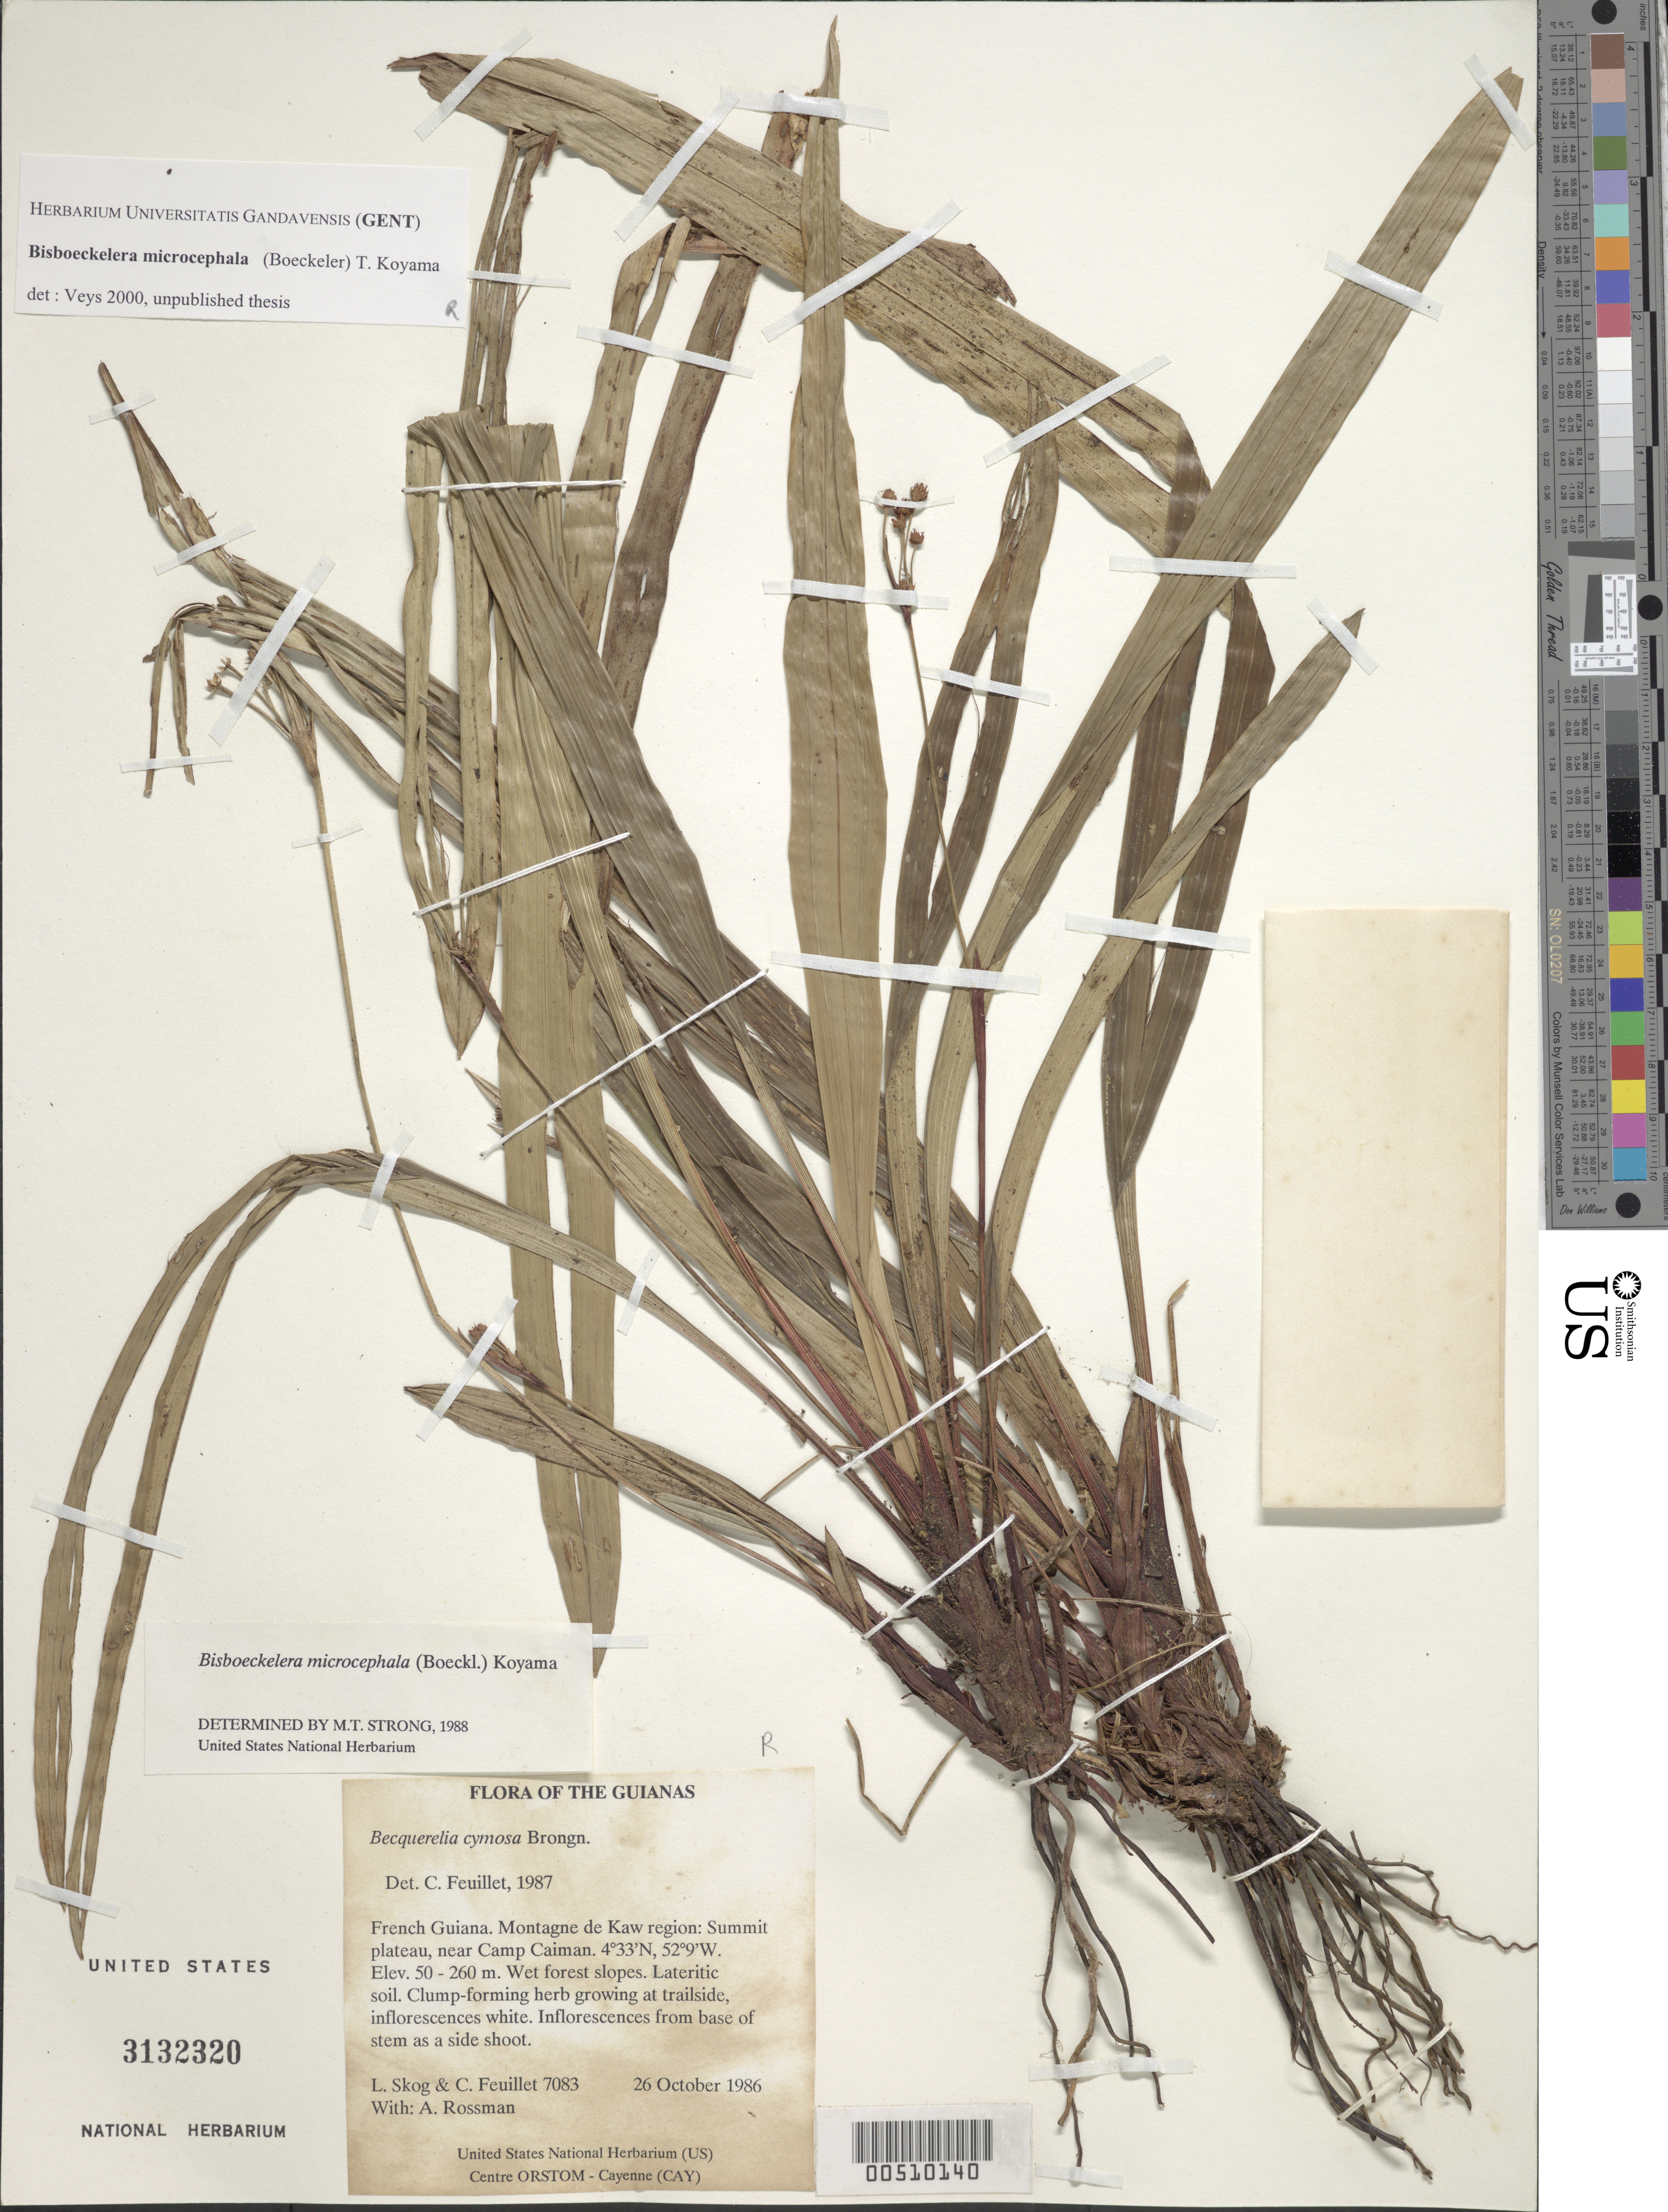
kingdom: Plantae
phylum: Tracheophyta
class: Liliopsida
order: Poales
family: Cyperaceae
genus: Bisboeckelera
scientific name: Bisboeckelera microcephala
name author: (Boeckeler) T. Koyama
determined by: Strong, M. T., (US), Smithsonian Institution - National Museum of Natural History (UNITED STATES)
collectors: L. E. Skog & C. Feuillet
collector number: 7083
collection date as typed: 26 Oct 1986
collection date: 1986-10-26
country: French Guiana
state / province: Cayenne (?)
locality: Montagne de Kaw region. Summit plateau, near Camp Caiman.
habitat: Wet forest slopes, lateritic soil; growing at trailside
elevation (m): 50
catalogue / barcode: US 3132320